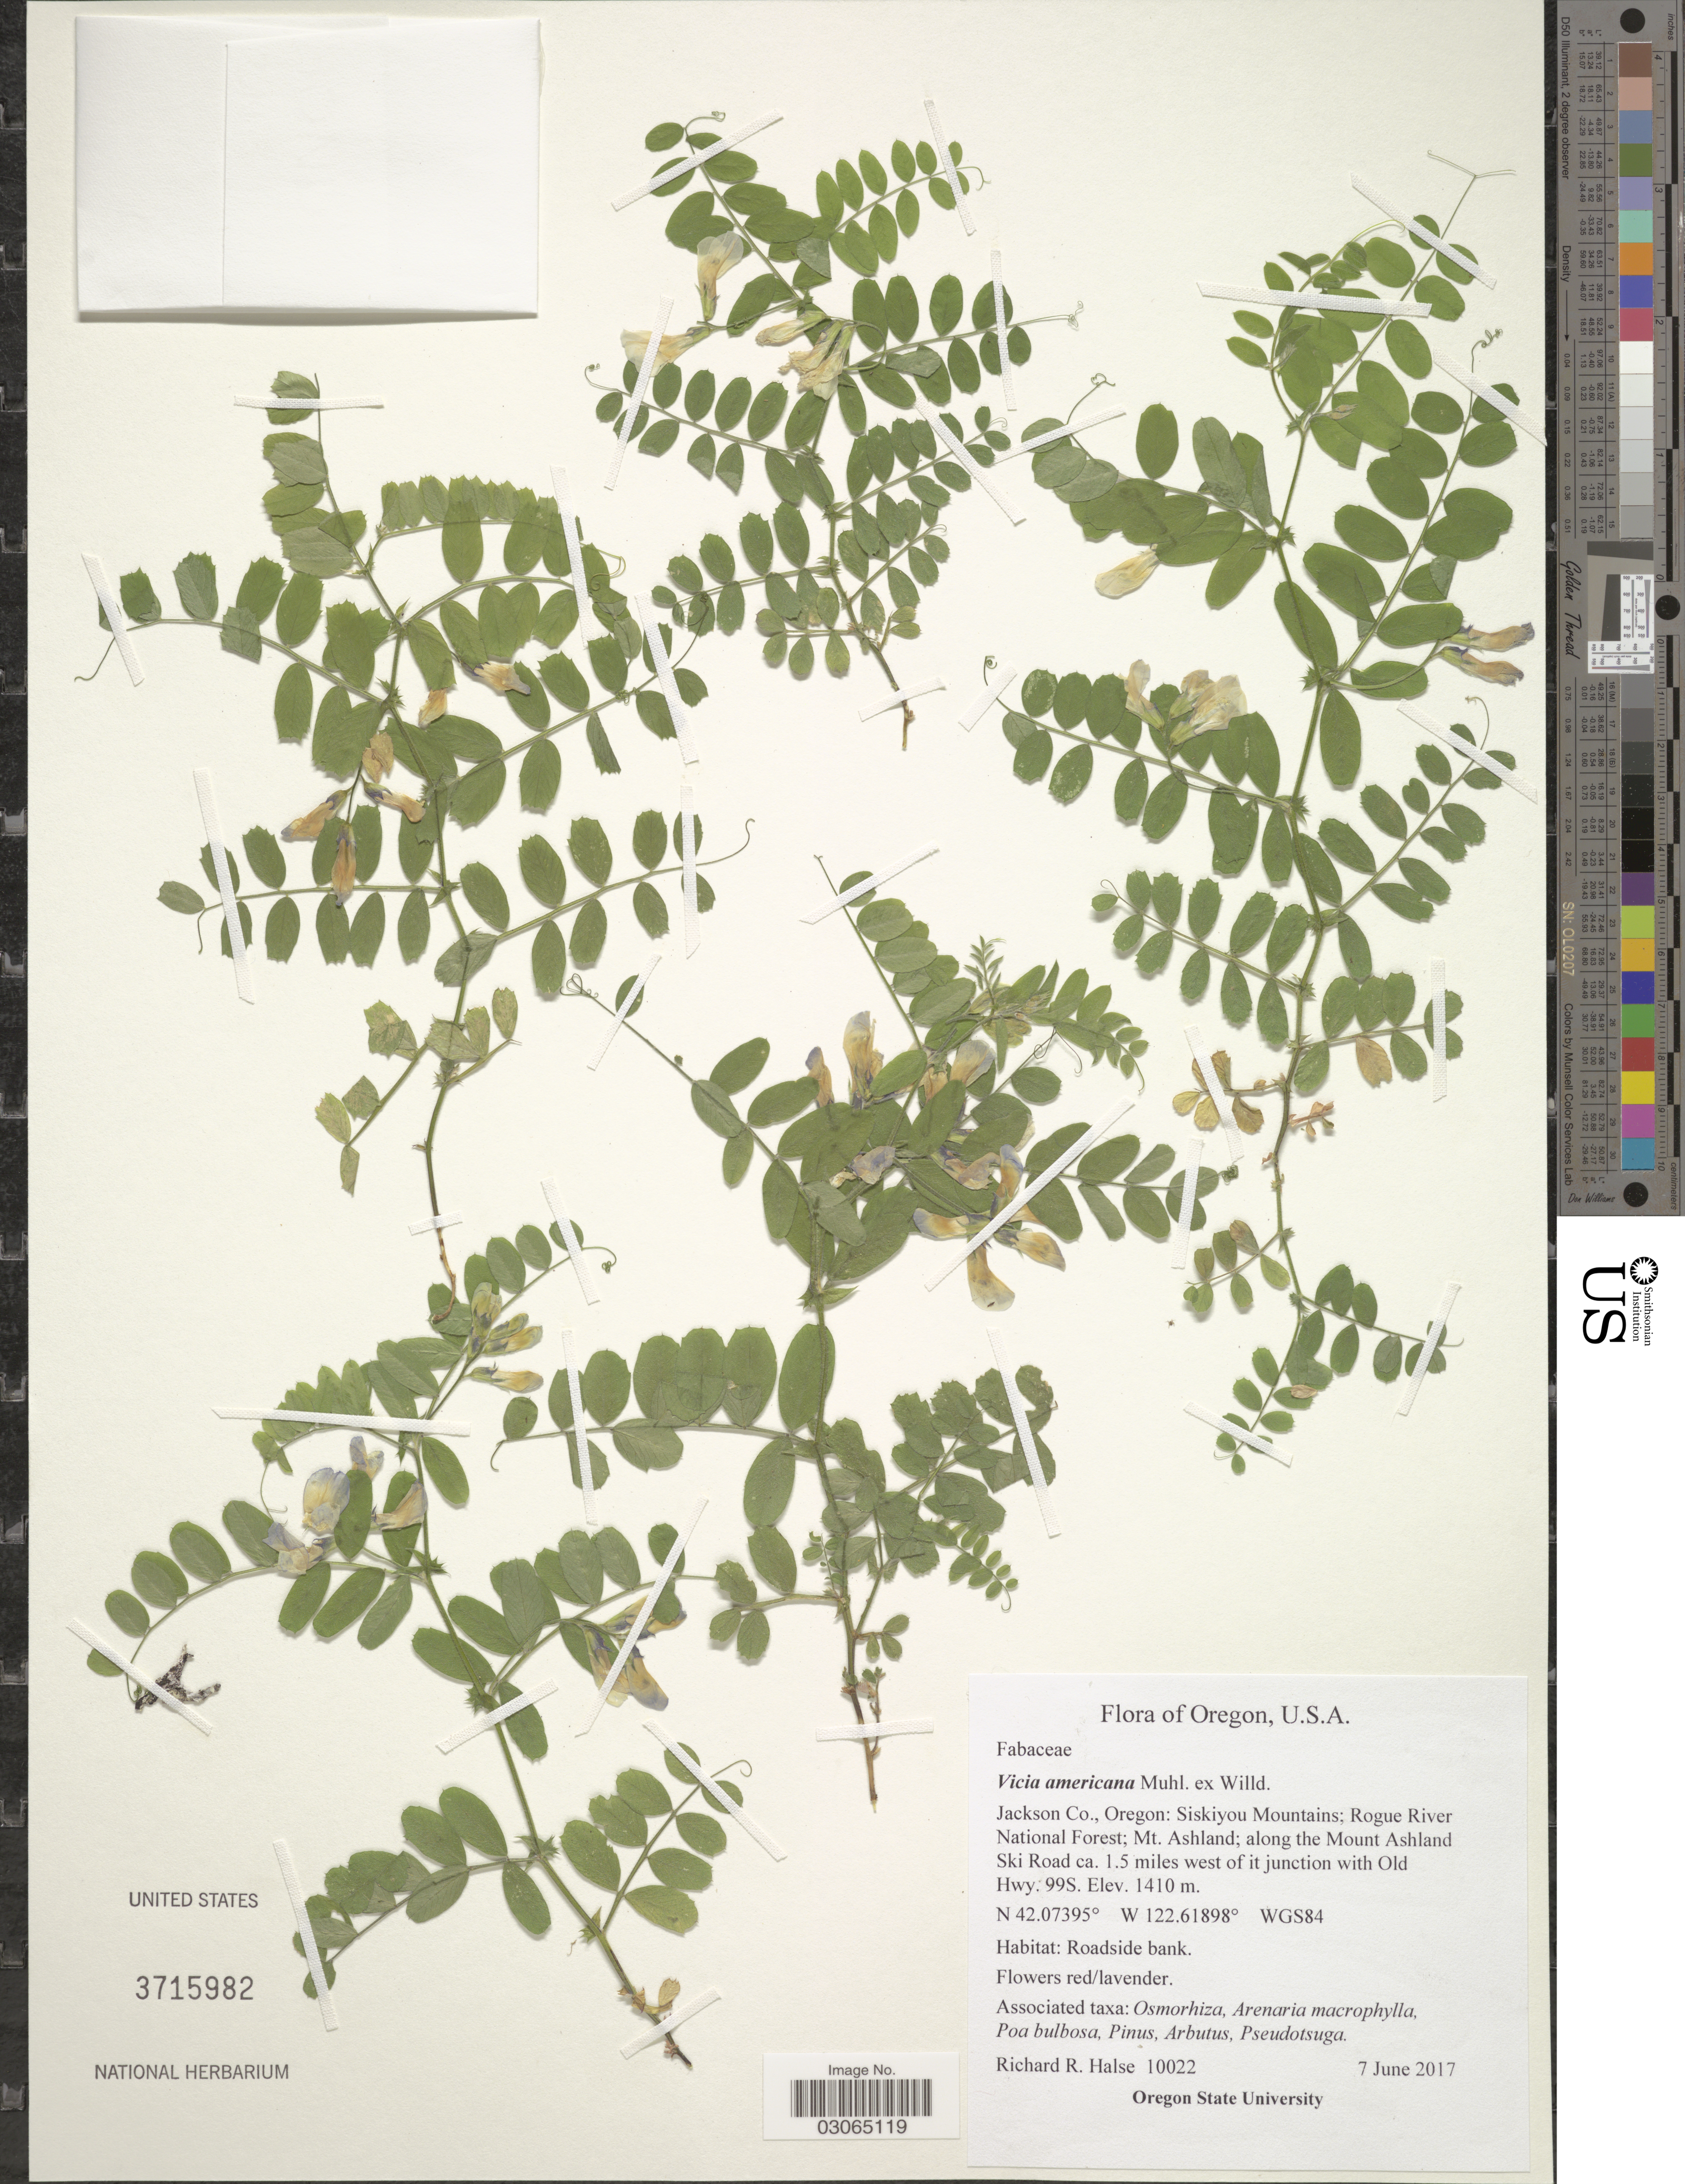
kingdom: Plantae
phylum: Tracheophyta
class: Magnoliopsida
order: Fabales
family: Fabaceae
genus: Vicia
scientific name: Vicia americana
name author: Muhl. ex Willd.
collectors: R. Halse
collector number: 10022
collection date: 2017-06-07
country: United States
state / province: Oregon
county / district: Jackson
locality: Jackson Co. Siskiyou Mountains; Roque River National Forest; Mt. Ashland; along the Mount Ashland Ski Road ca. 1.5 miles west of its junction with Old Hwy. 99S.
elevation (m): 1410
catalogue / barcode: US 3715982